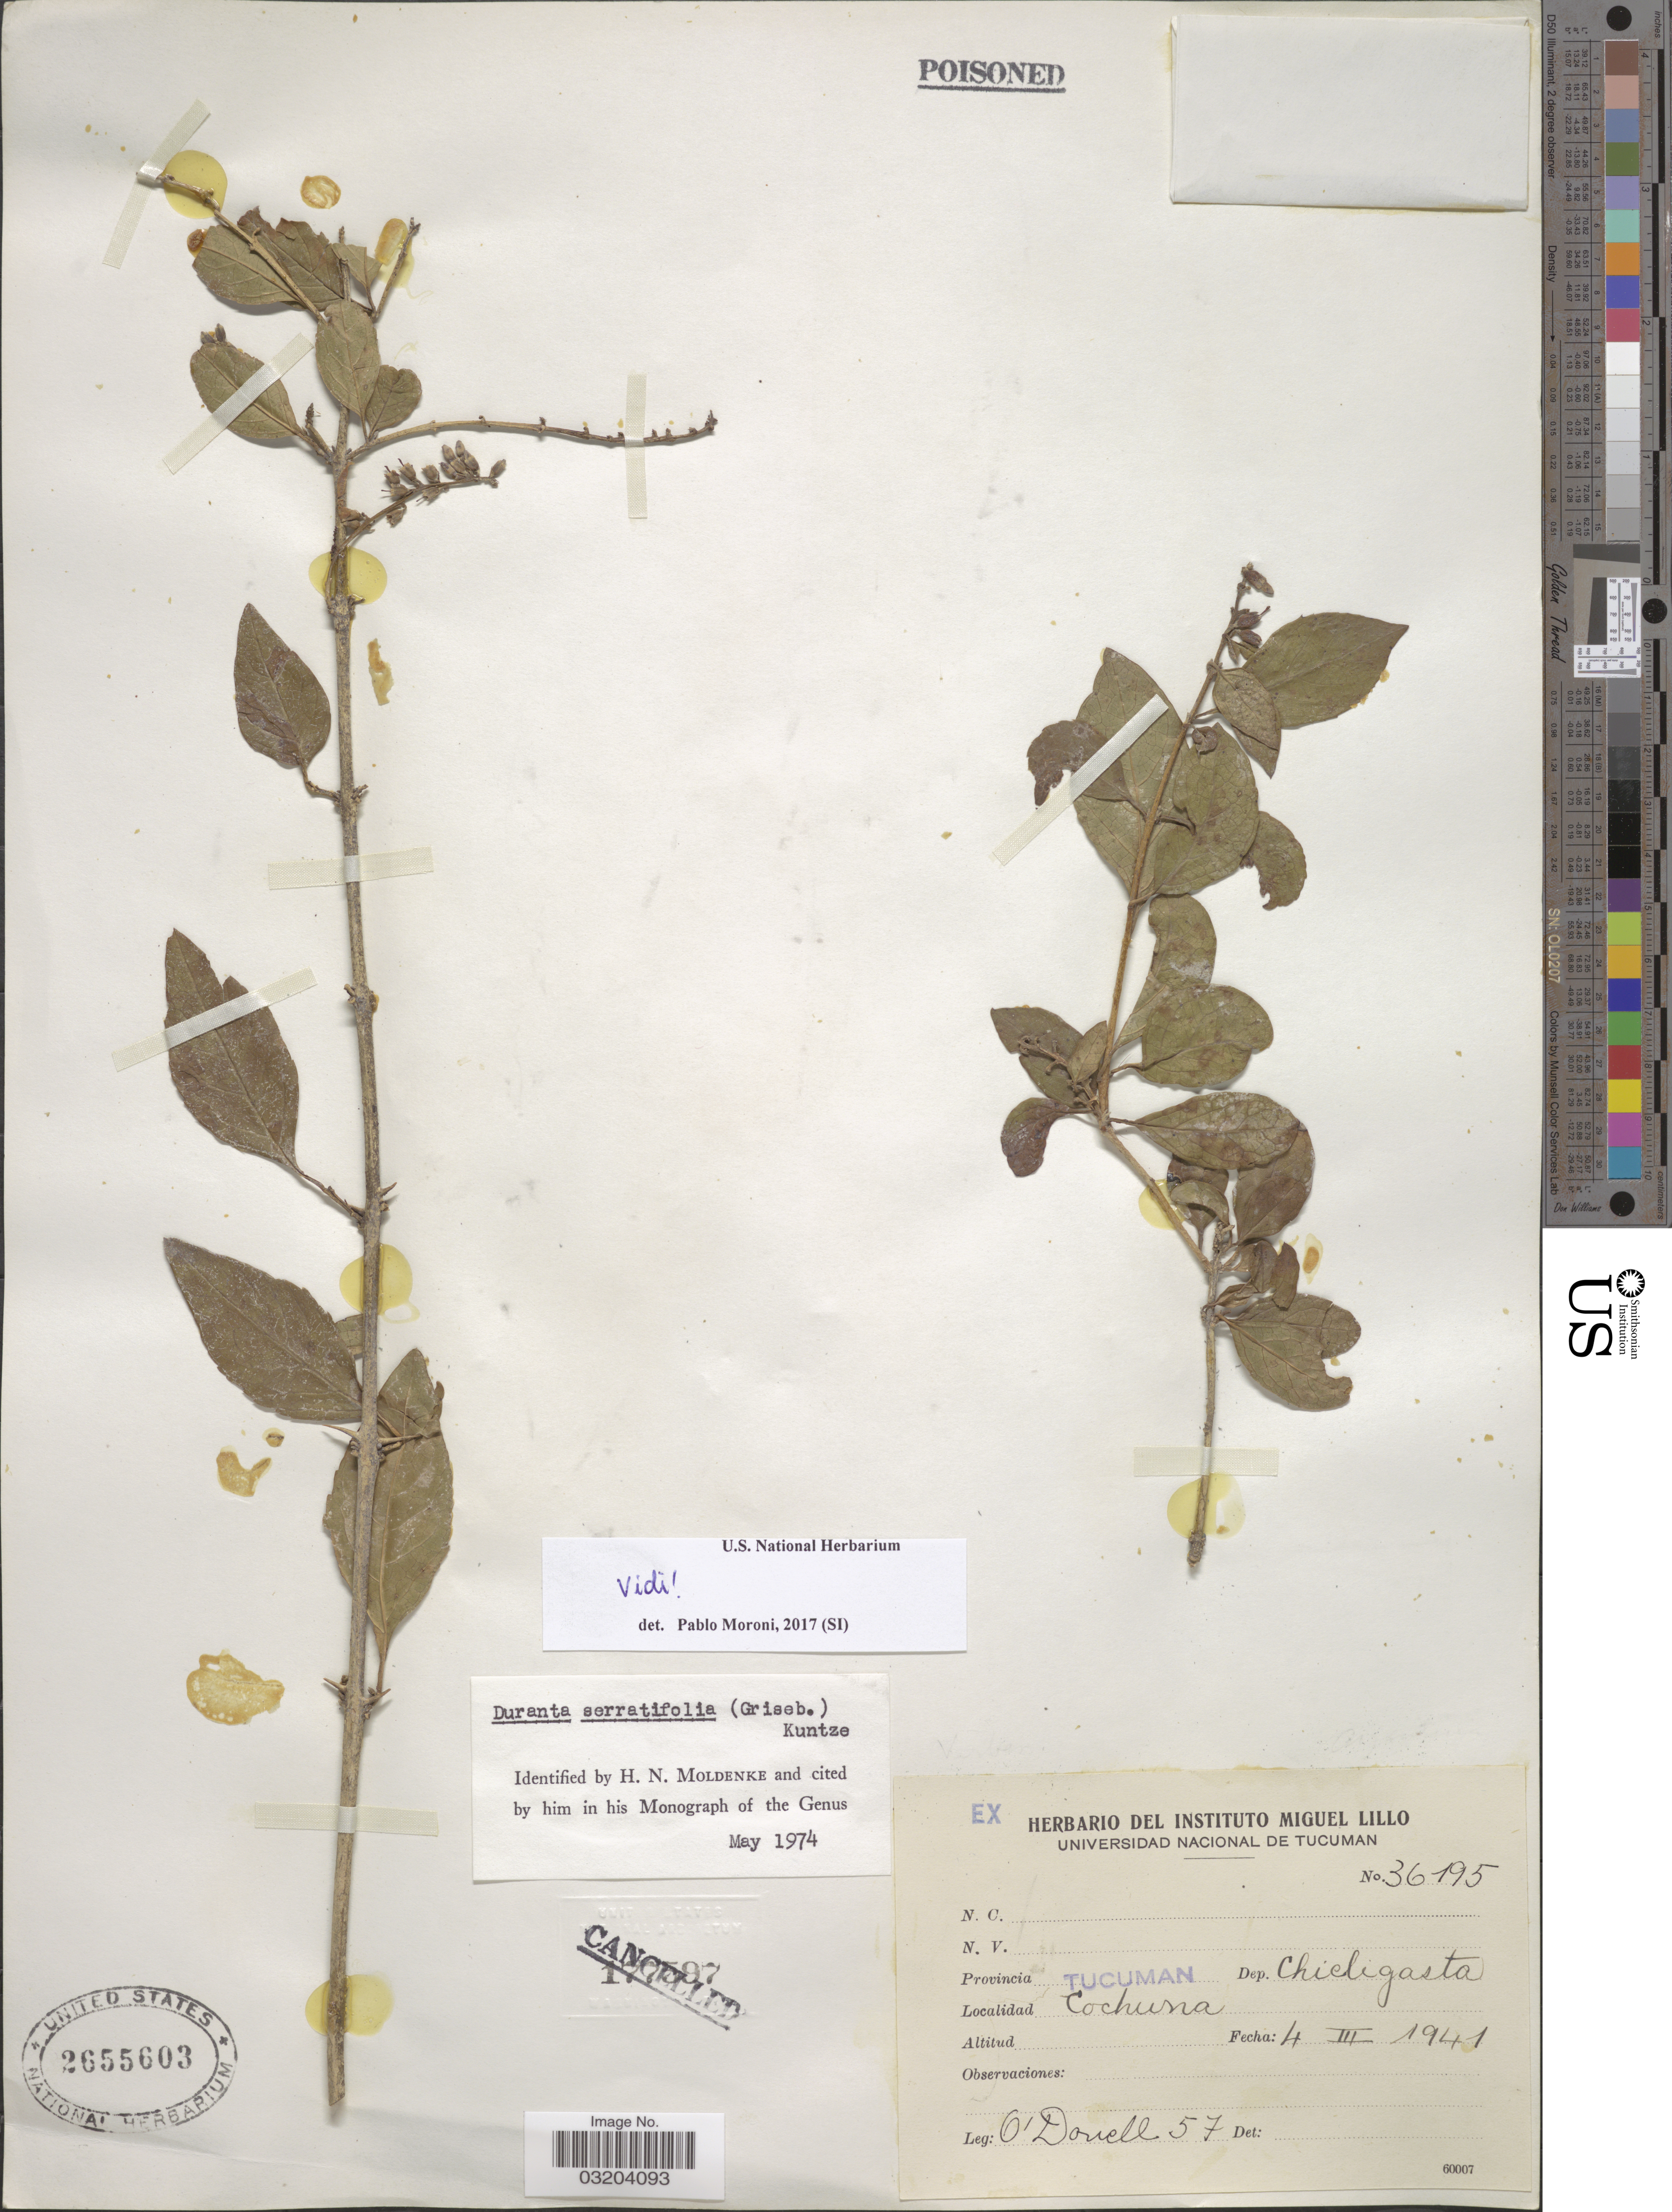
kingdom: Plantae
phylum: Tracheophyta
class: Magnoliopsida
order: Lamiales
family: Verbenaceae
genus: Duranta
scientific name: Duranta serratifolia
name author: (Griseb.) Kuntze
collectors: C. A. O'Donell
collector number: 57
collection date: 1941-03-04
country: Argentina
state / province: Tucuman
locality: Dep. Chicligasta. Cochuna.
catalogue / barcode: US 2655603